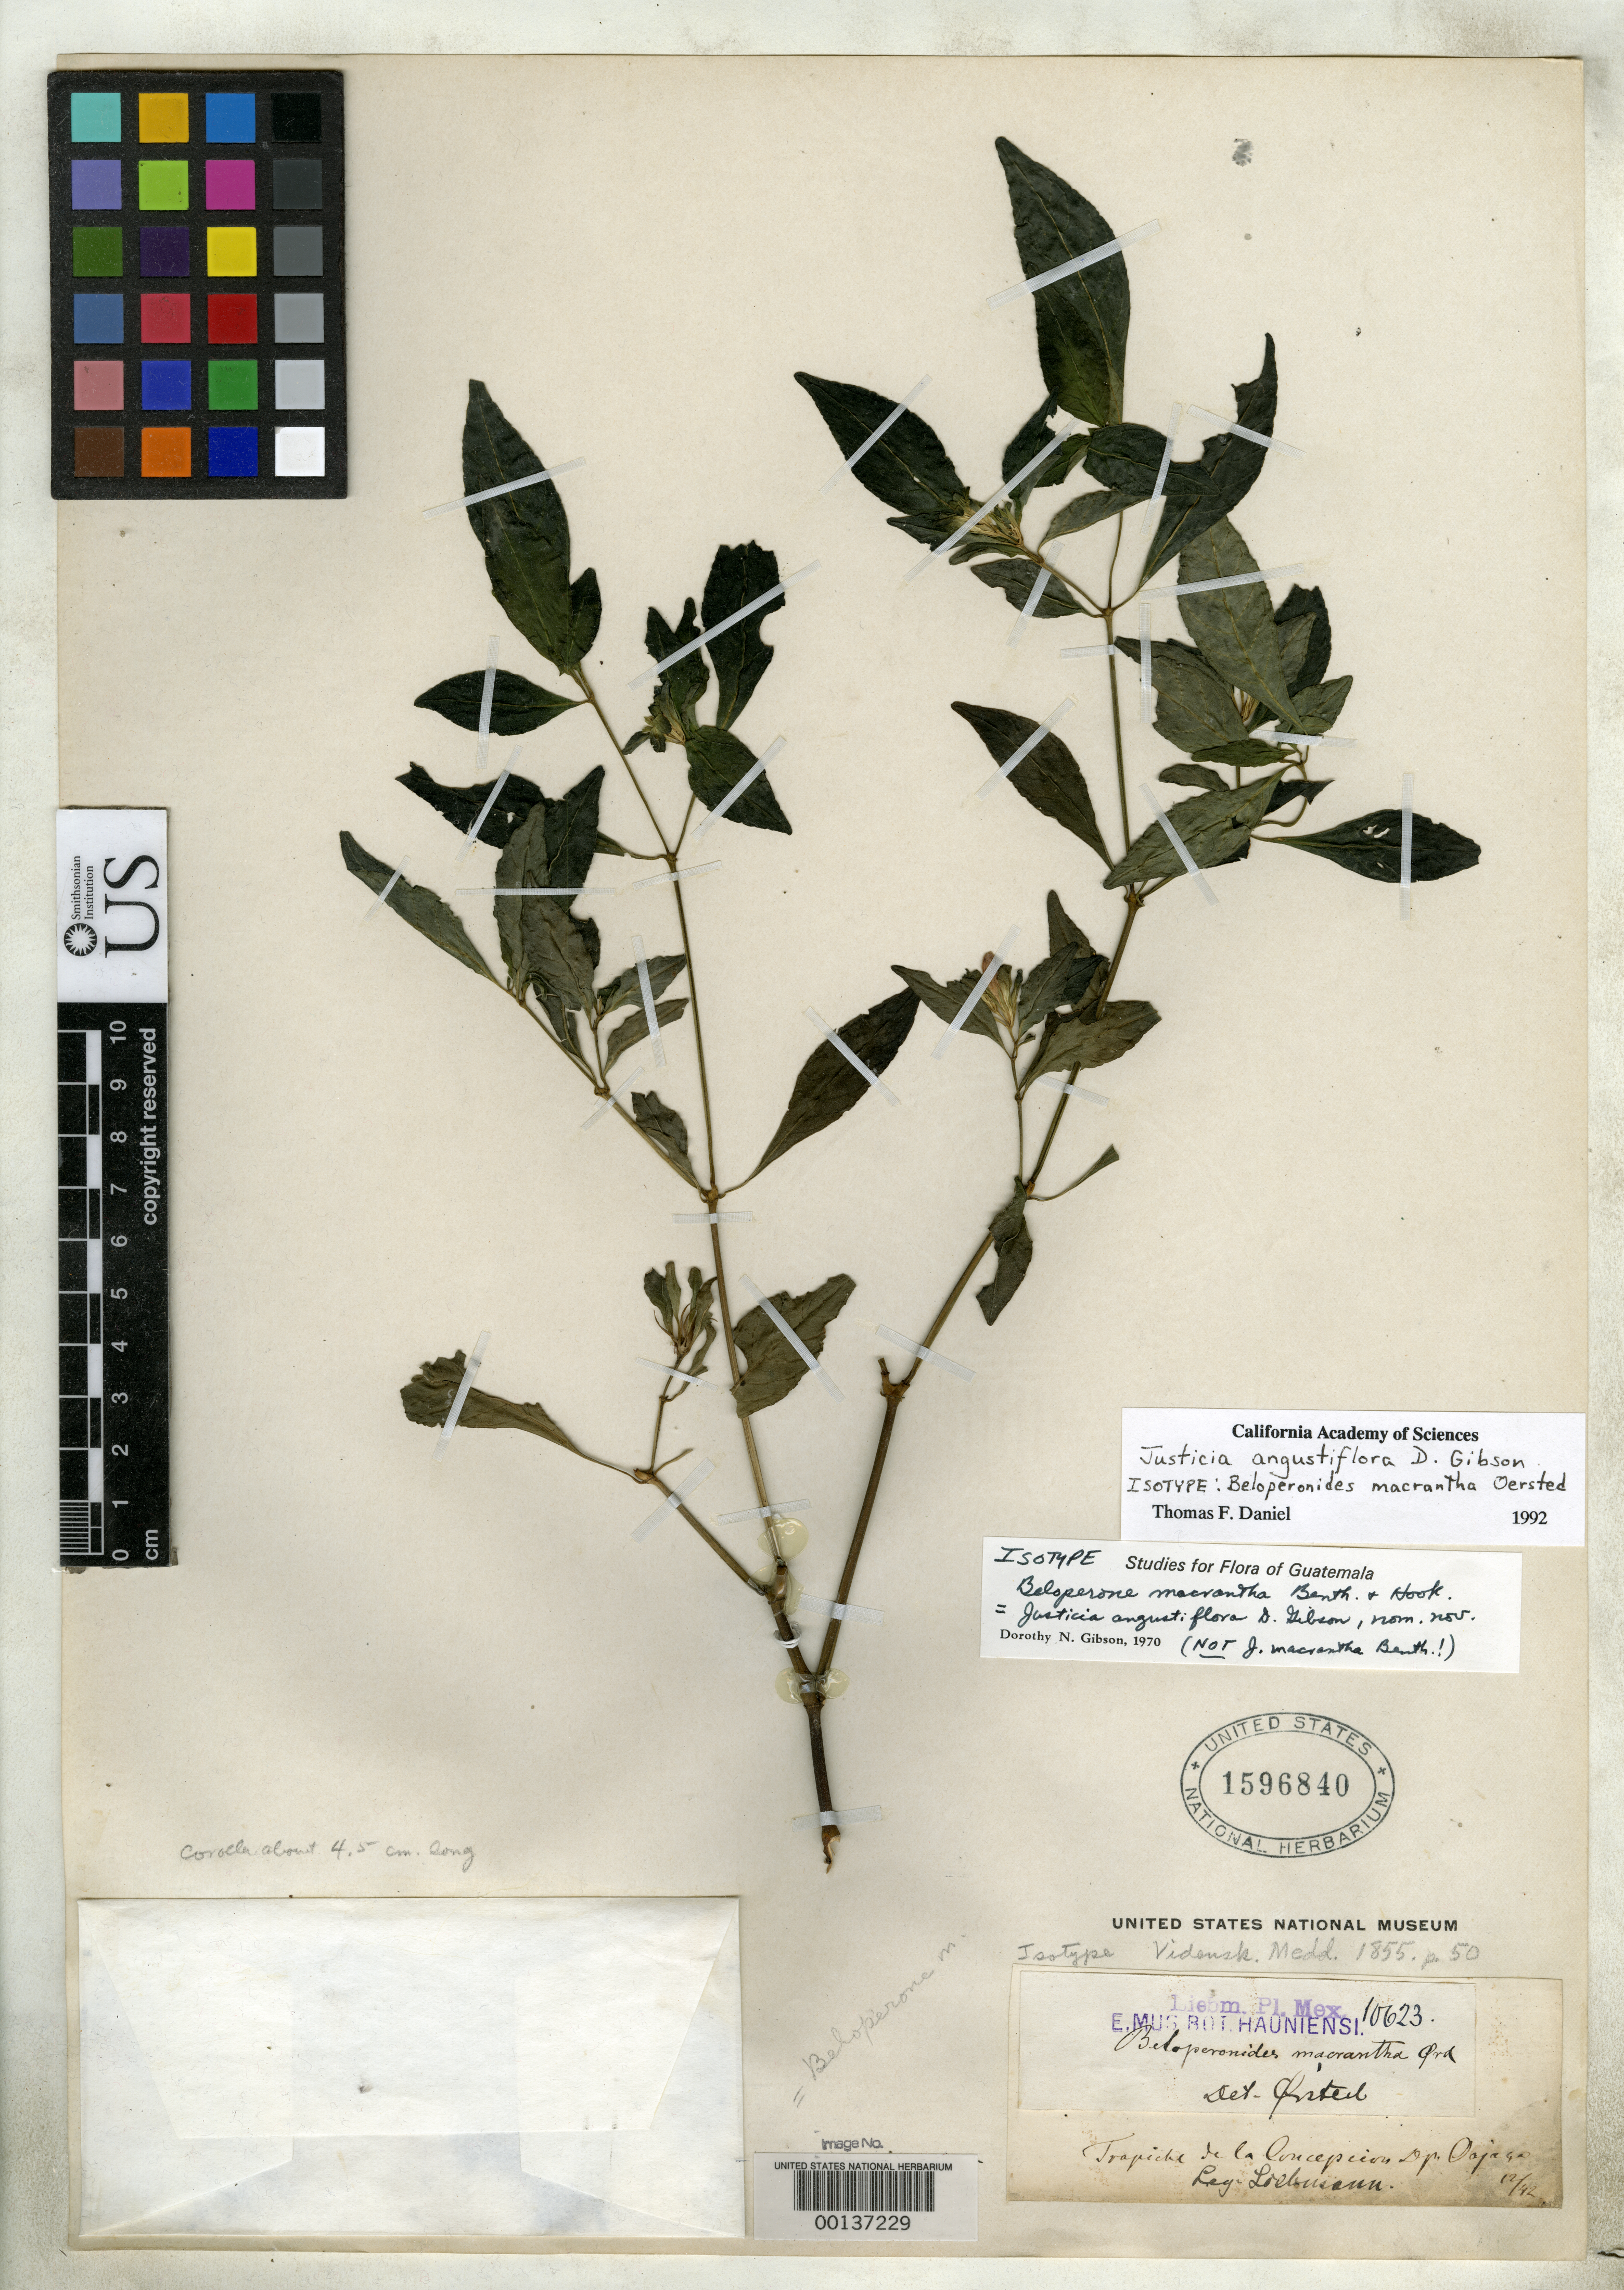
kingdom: Plantae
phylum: Tracheophyta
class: Magnoliopsida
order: Lamiales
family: Acanthaceae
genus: Beloperonides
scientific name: Beloperonides macrantha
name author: Oerst.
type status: Isotype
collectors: F. M. Liebmann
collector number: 10623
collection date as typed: Dec 1842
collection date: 1842-12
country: Mexico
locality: E of Monserrat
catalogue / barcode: US 1596840